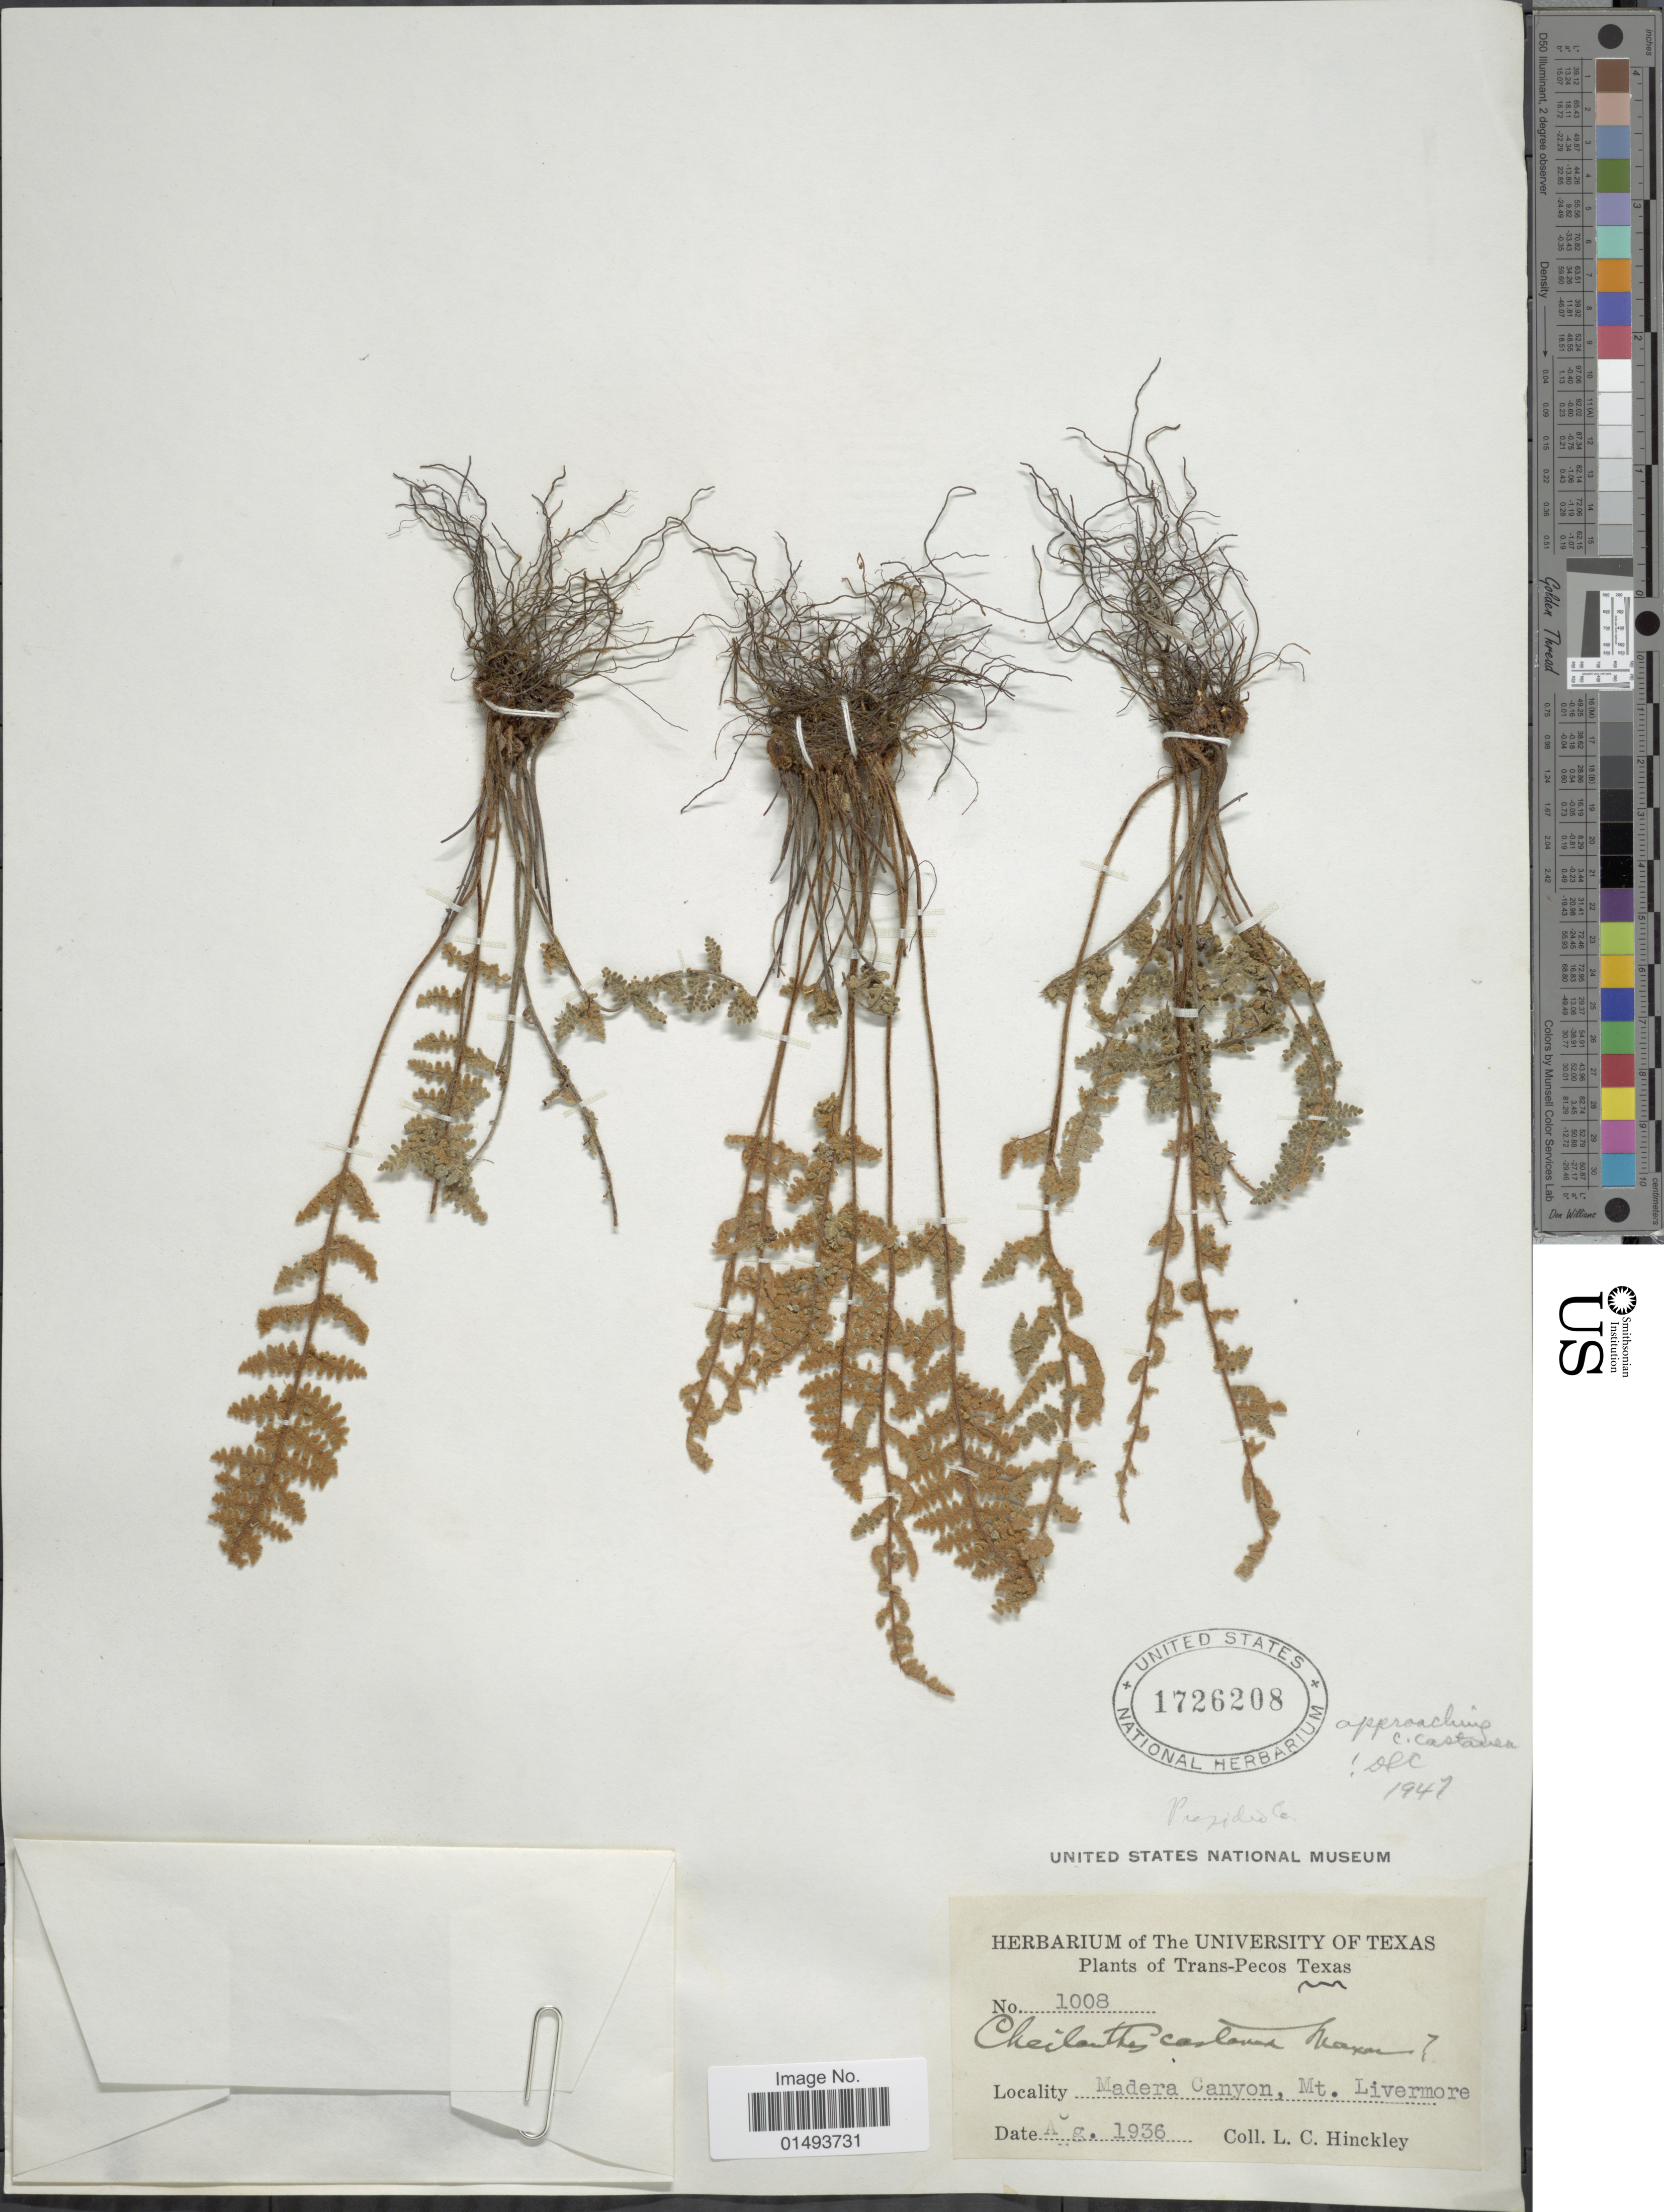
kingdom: Plantae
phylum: Tracheophyta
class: Polypodiopsida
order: Polypodiales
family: Pteridaceae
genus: Myriopteris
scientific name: Myriopteris rufa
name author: Fée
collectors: L. Hinckley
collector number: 1008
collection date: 1936-08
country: United States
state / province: Texas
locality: Plants of Trans-Pecos Texas, Madera Canyon, Mt. Livermore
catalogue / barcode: US 1726208